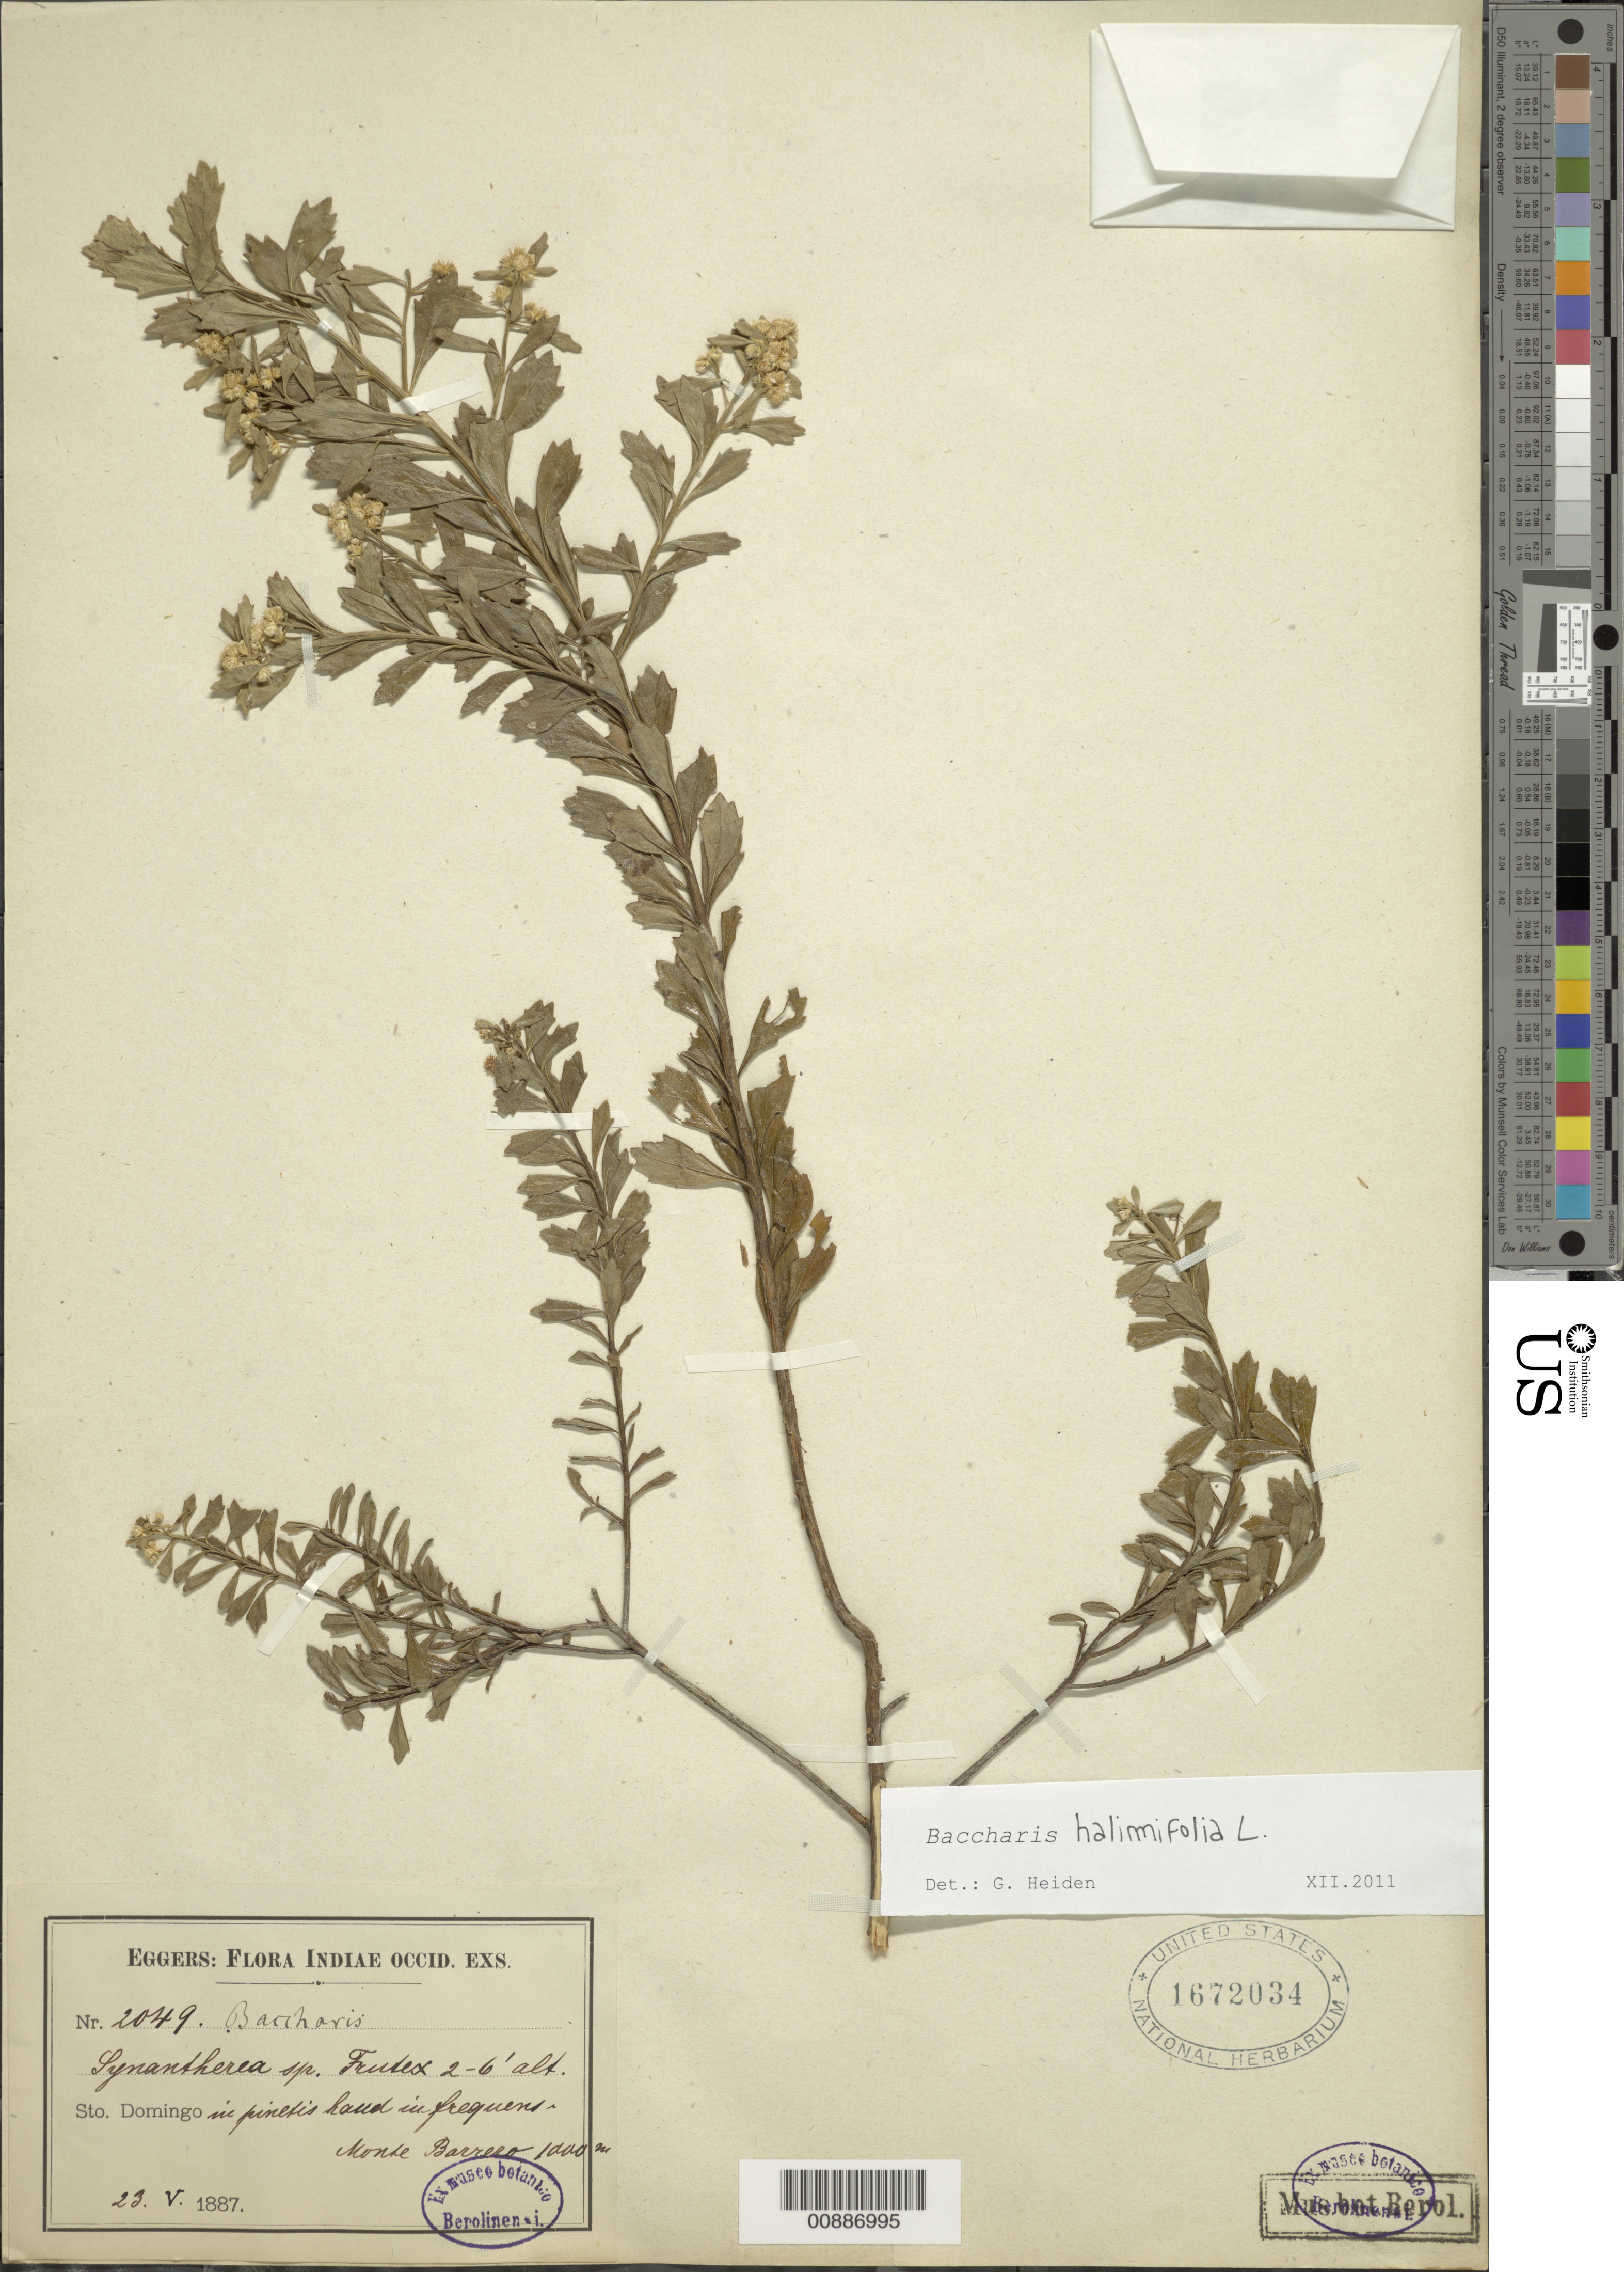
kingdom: Plantae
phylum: Tracheophyta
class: Magnoliopsida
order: Asterales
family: Asteraceae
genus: Baccharis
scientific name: Baccharis halimifolia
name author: L.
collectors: H. F. A. von Eggers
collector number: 2049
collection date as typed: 23 May 1887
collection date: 1887-05-23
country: Dominican Republic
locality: Sto. Domingo. Monte Barrero.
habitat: In pinelands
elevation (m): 1000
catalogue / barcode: US 1672034